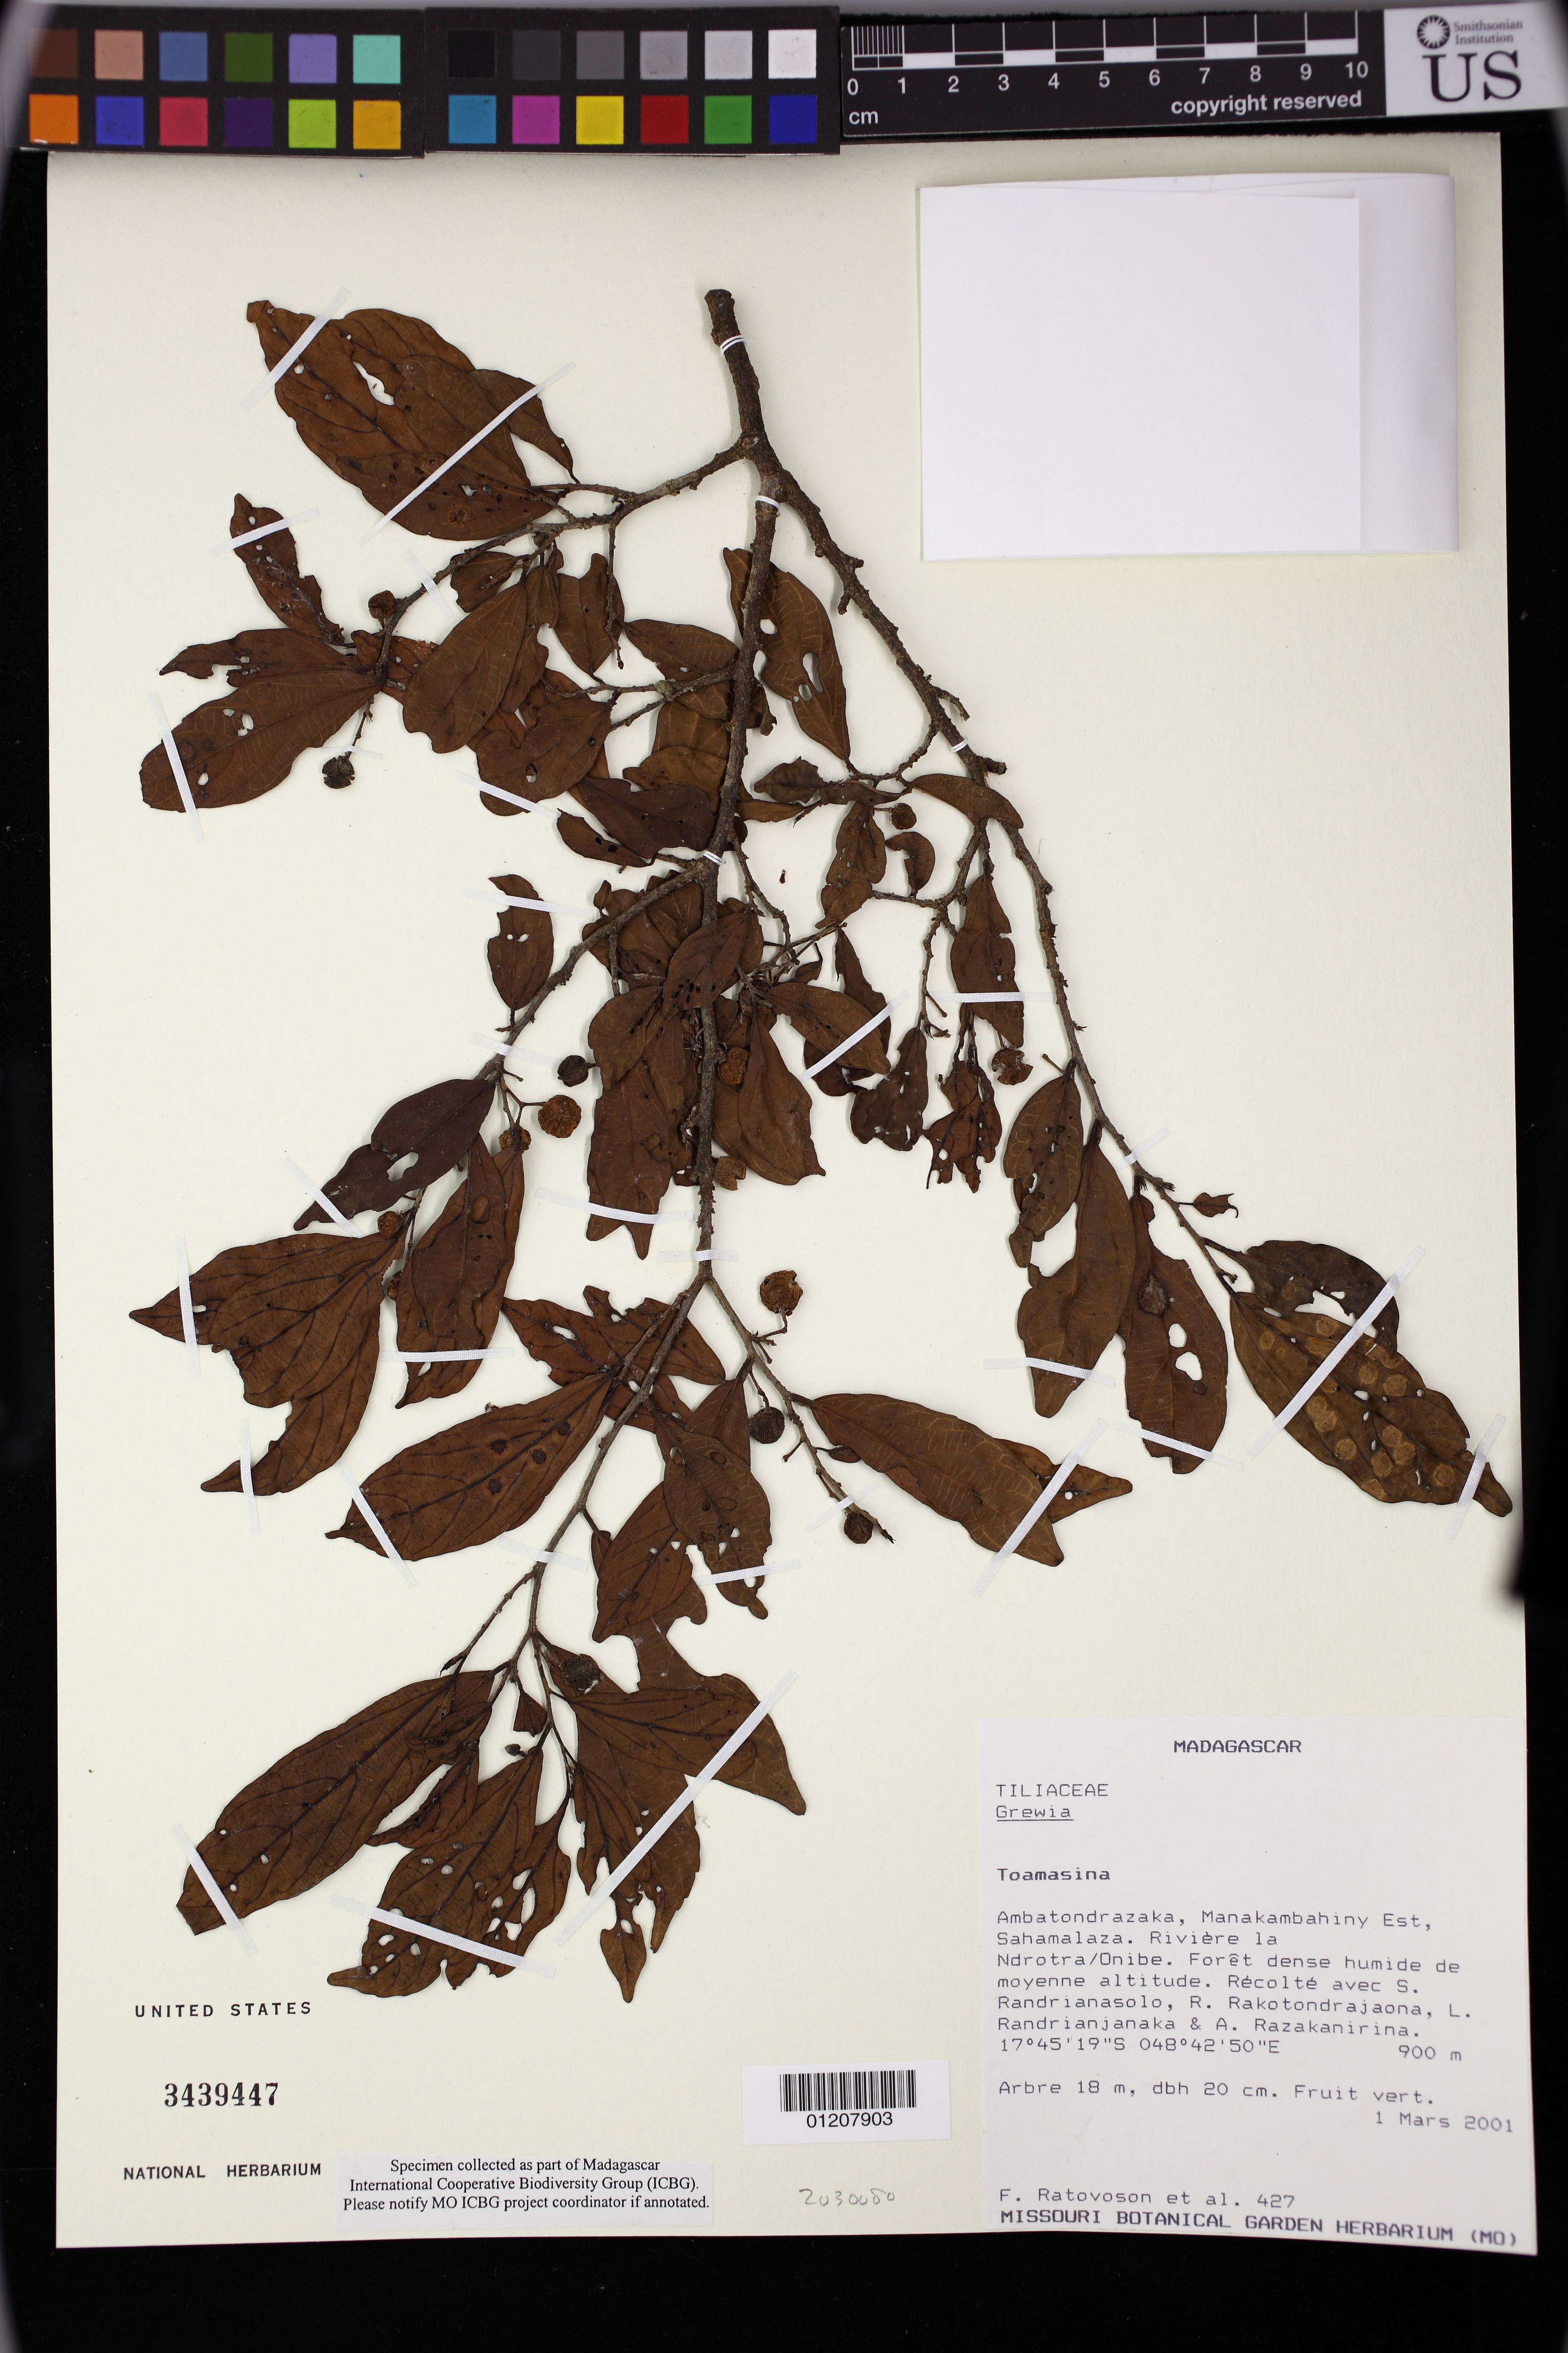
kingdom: Plantae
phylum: Tracheophyta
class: Magnoliopsida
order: Malvales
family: Malvaceae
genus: Grewia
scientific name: Grewia brideliifolia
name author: Baill.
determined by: Jourdain-Fievet, L.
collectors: F. Ratovoson, S. Randrianasolo, R. Rakotondrajaona & L. Randrianjanaka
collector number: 427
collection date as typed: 03 Jan 2001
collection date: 2001-01-03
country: Madagascar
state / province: Alaotra Mangoro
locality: Toamasina. Ambatondrazaka, Manakambahiny Est, Sahamalaza. Rivière la Ndrotra/Onibe.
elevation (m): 900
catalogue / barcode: US 3439447